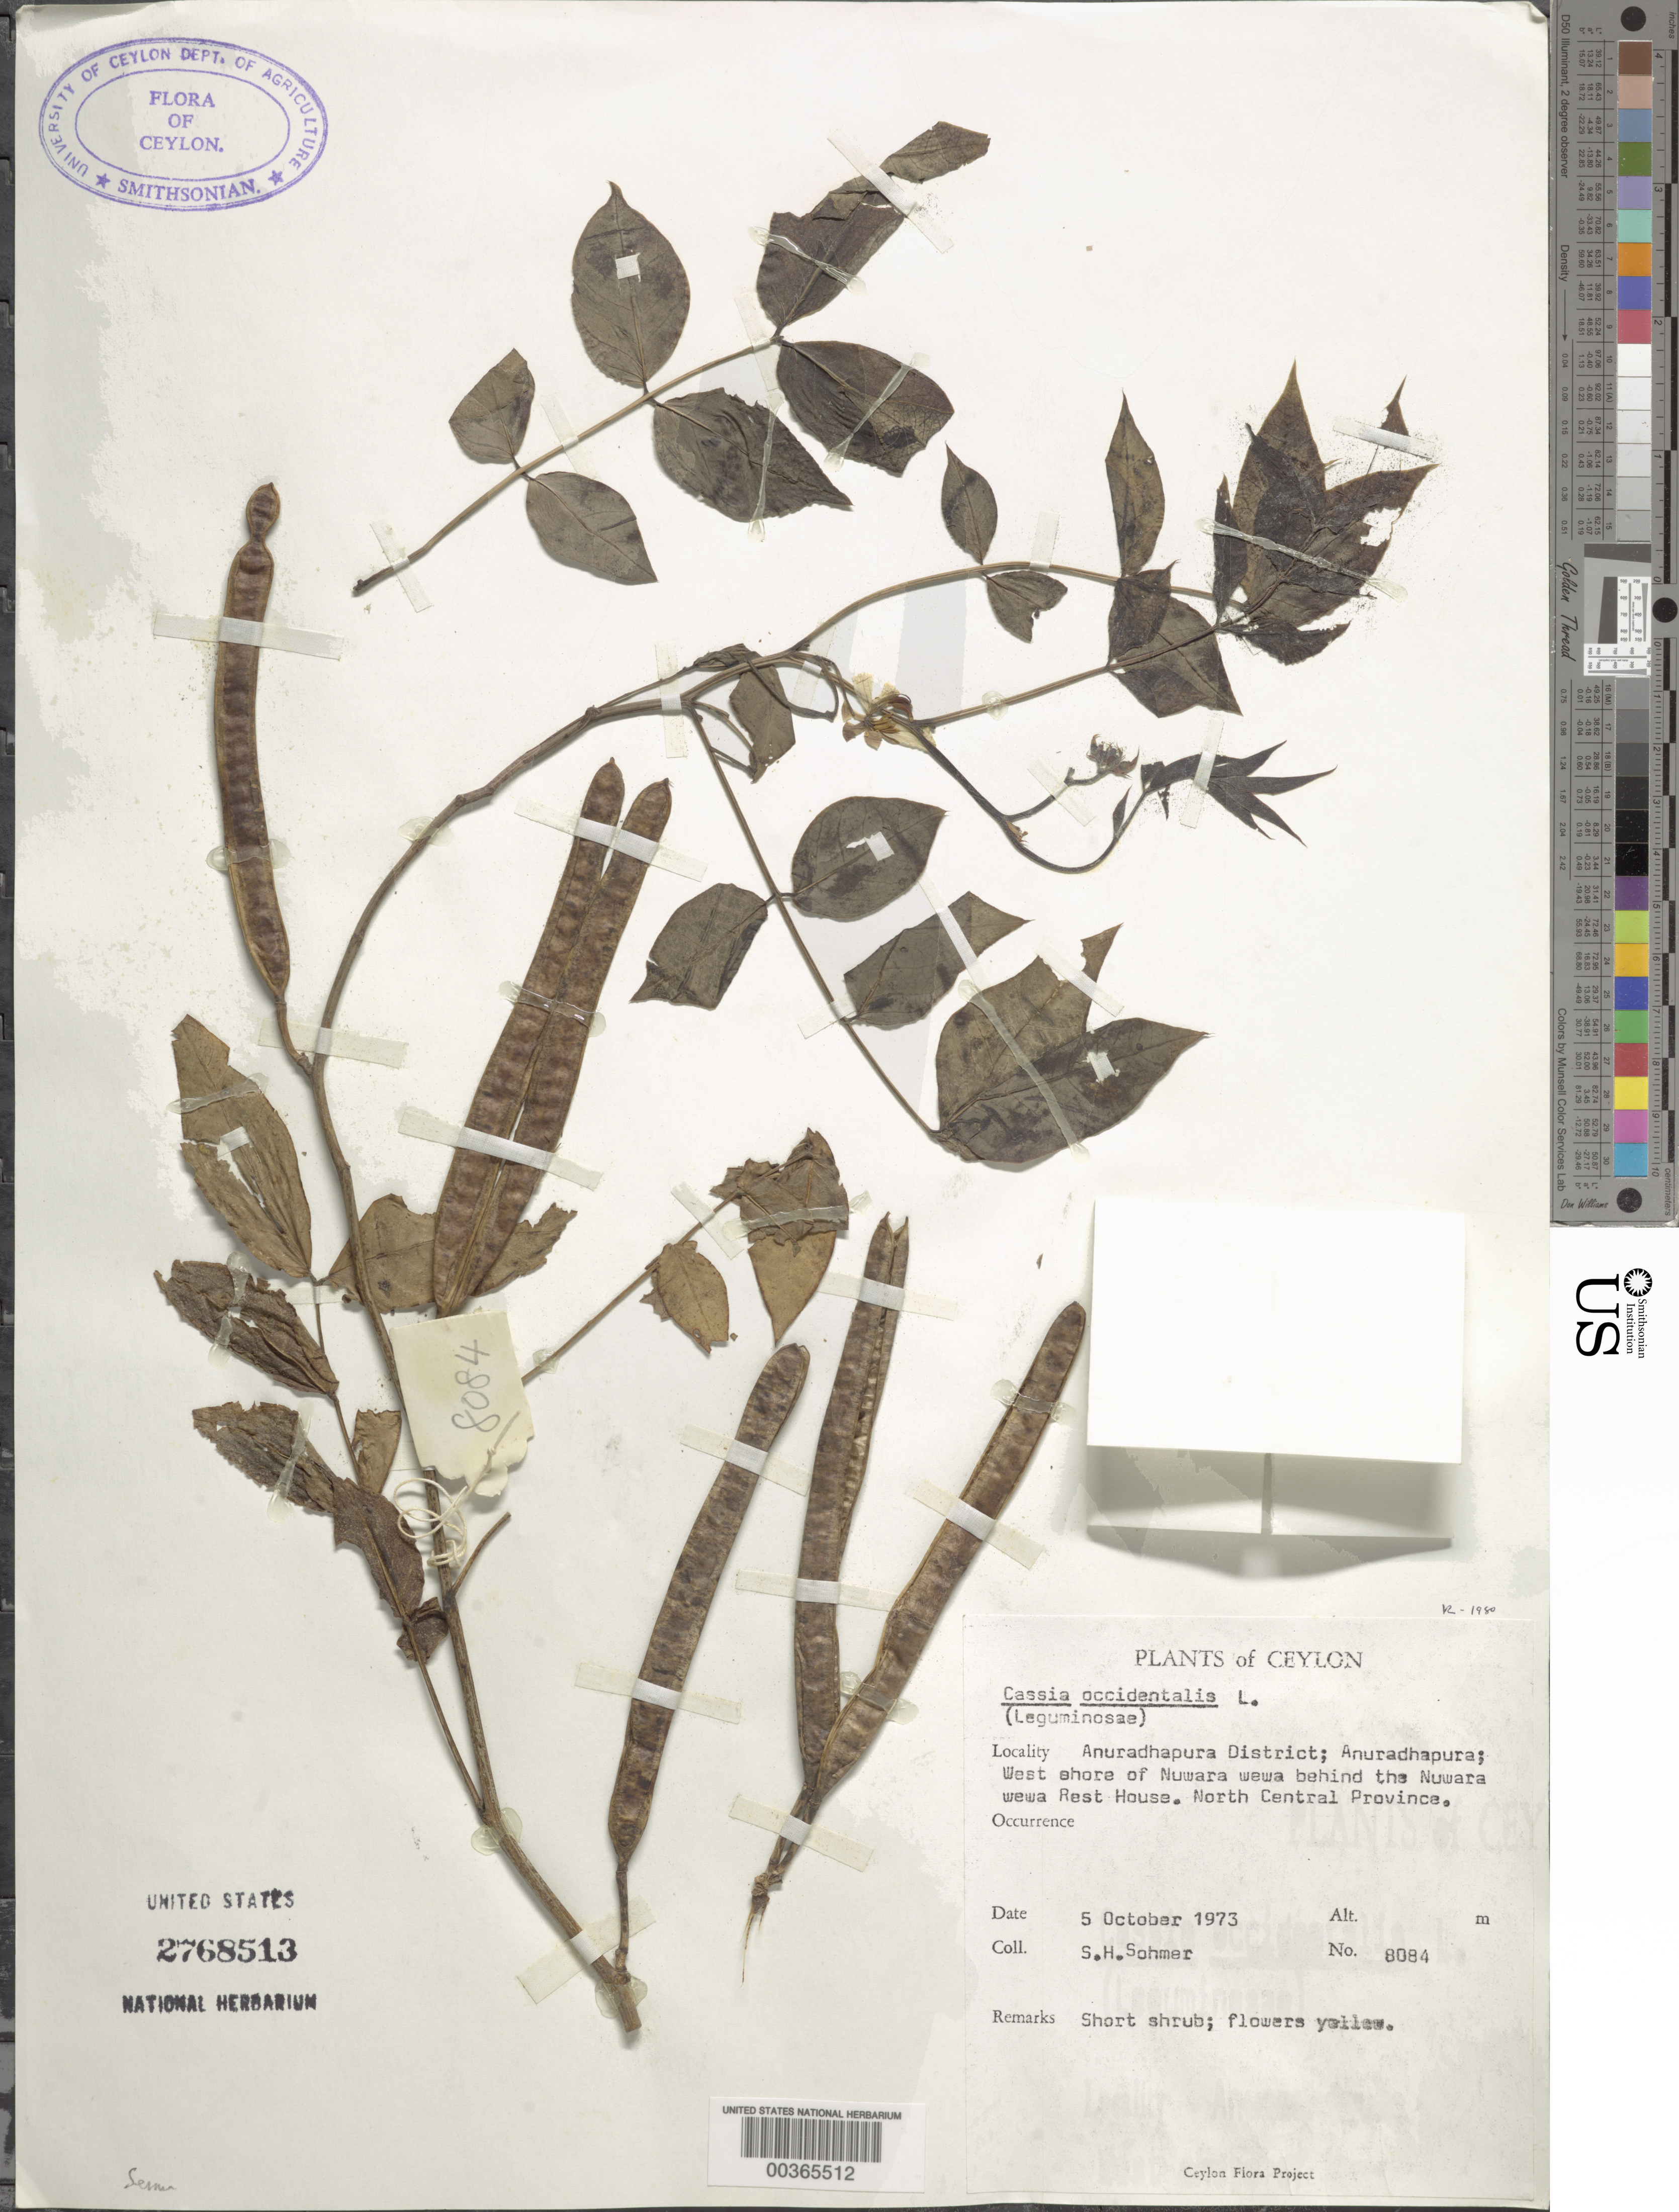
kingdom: Plantae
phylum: Tracheophyta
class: Magnoliopsida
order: Fabales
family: Fabaceae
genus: Senna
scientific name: Senna occidentalis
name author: (L.) Link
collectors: S. H. Sohmer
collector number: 8084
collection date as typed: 05 Oct 1973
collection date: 1973-10-05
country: Sri Lanka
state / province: North Central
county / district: Anuradhapura Dist.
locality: Anuradhapura; w shore of nuwara wawa behind the nuwara wawa rest house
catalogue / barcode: US 2768513